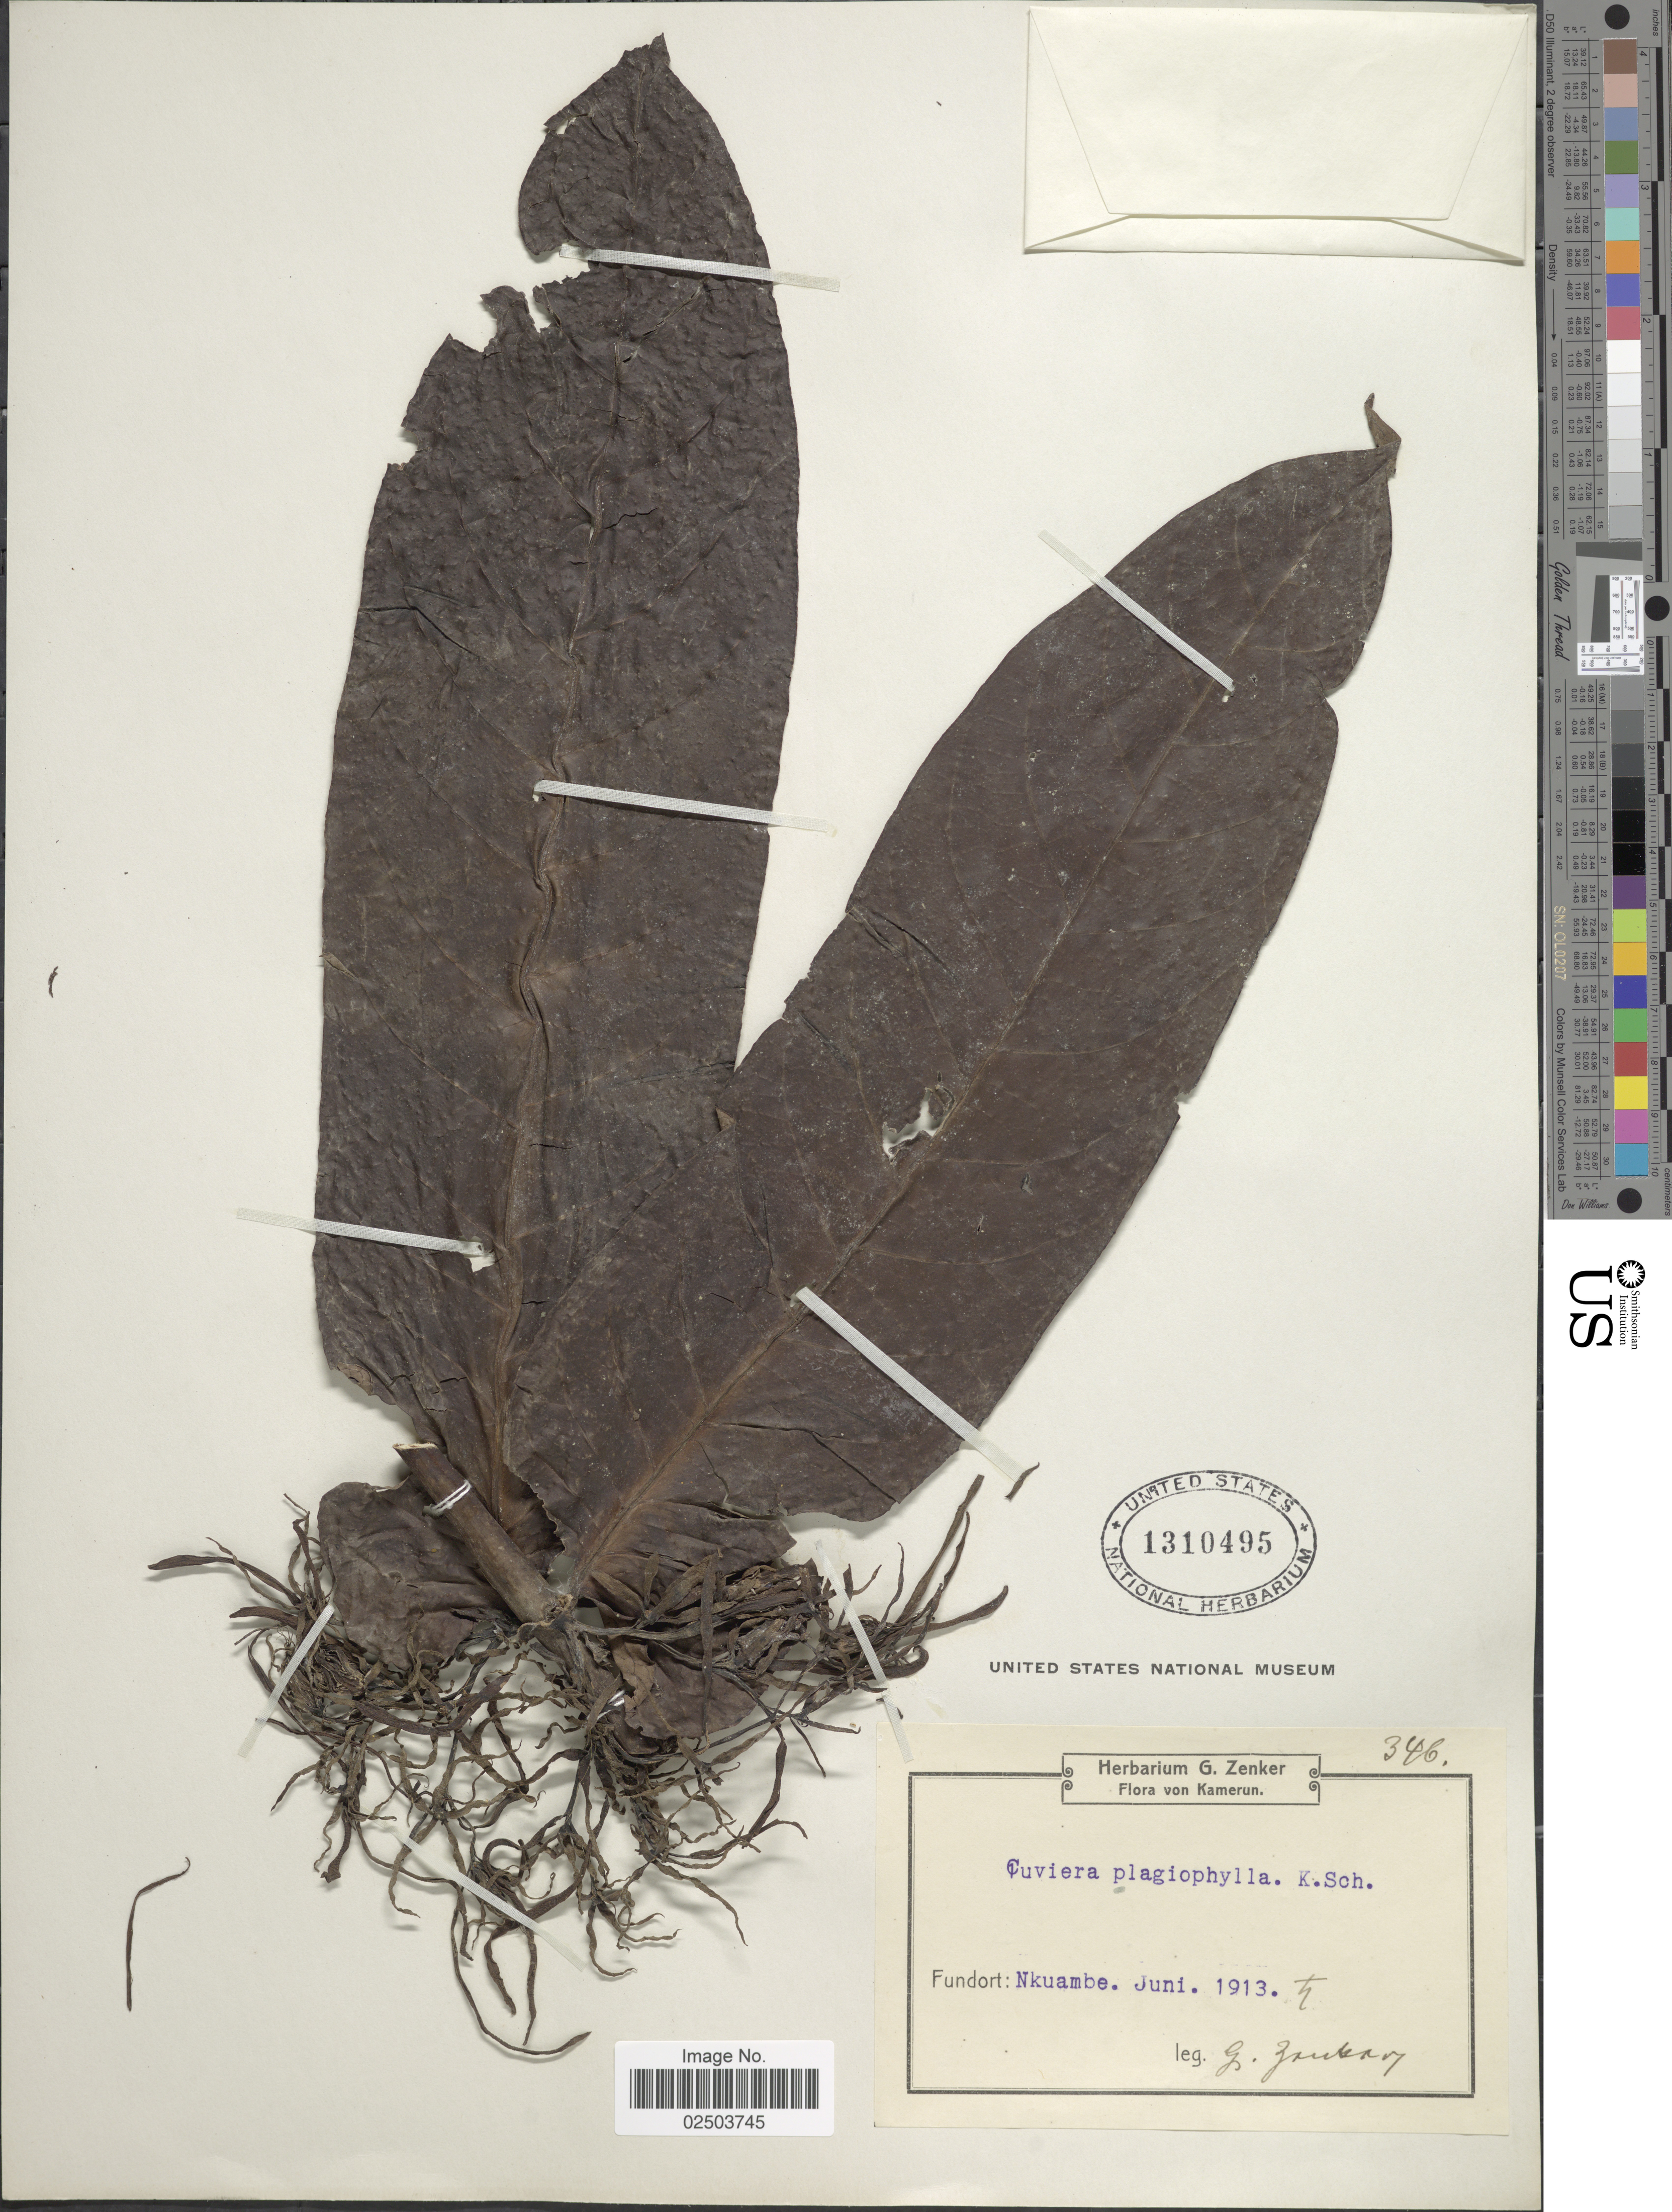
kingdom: Plantae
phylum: Tracheophyta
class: Magnoliopsida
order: Gentianales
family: Rubiaceae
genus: Cuviera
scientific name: Cuviera plagiophylla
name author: K. Schum.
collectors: G. A. Zenker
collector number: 346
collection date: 1913-06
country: Cameroon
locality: Kamerun, Nkuambe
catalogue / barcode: US 1310495